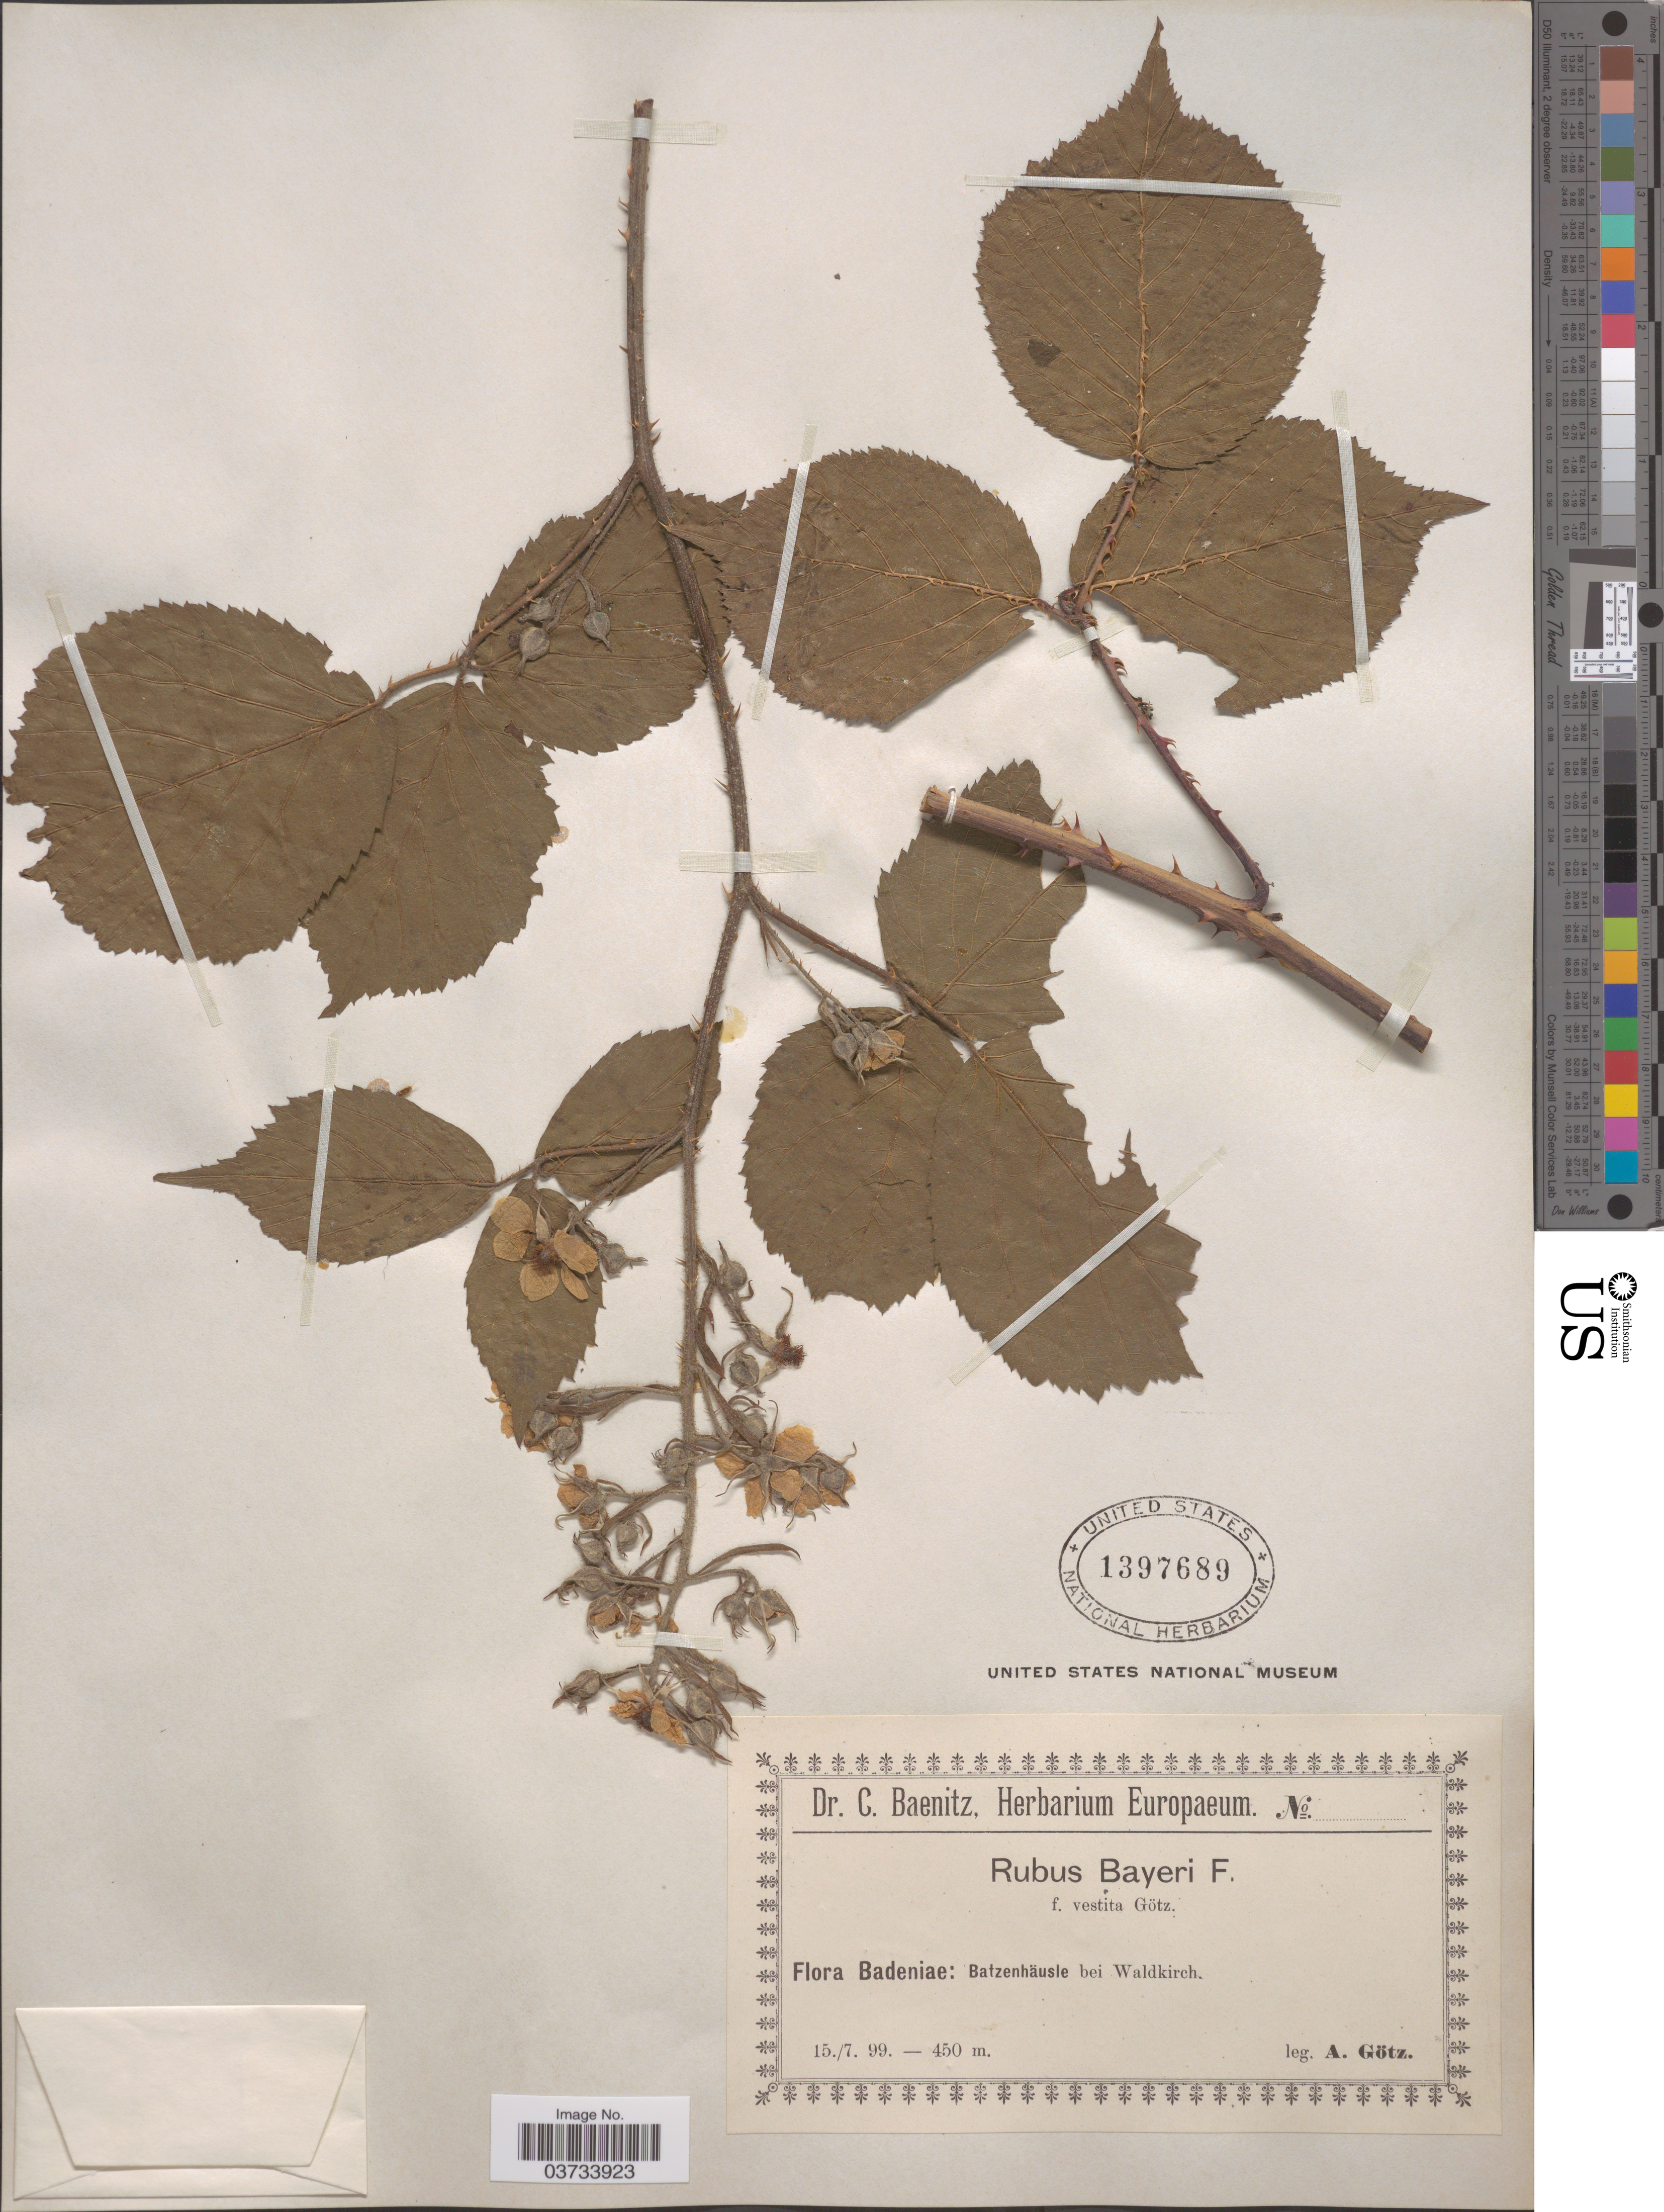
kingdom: Plantae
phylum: Tracheophyta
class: Magnoliopsida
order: Rosales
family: Rosaceae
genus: Rubus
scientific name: Rubus bayeri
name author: Focke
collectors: A. Götz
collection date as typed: Transcribed d/m/y: 15/7/99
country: Germany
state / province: Baden-Württemberg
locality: Badeniae: Batzenhäusle bei Waldkirch.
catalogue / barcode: US 1397689